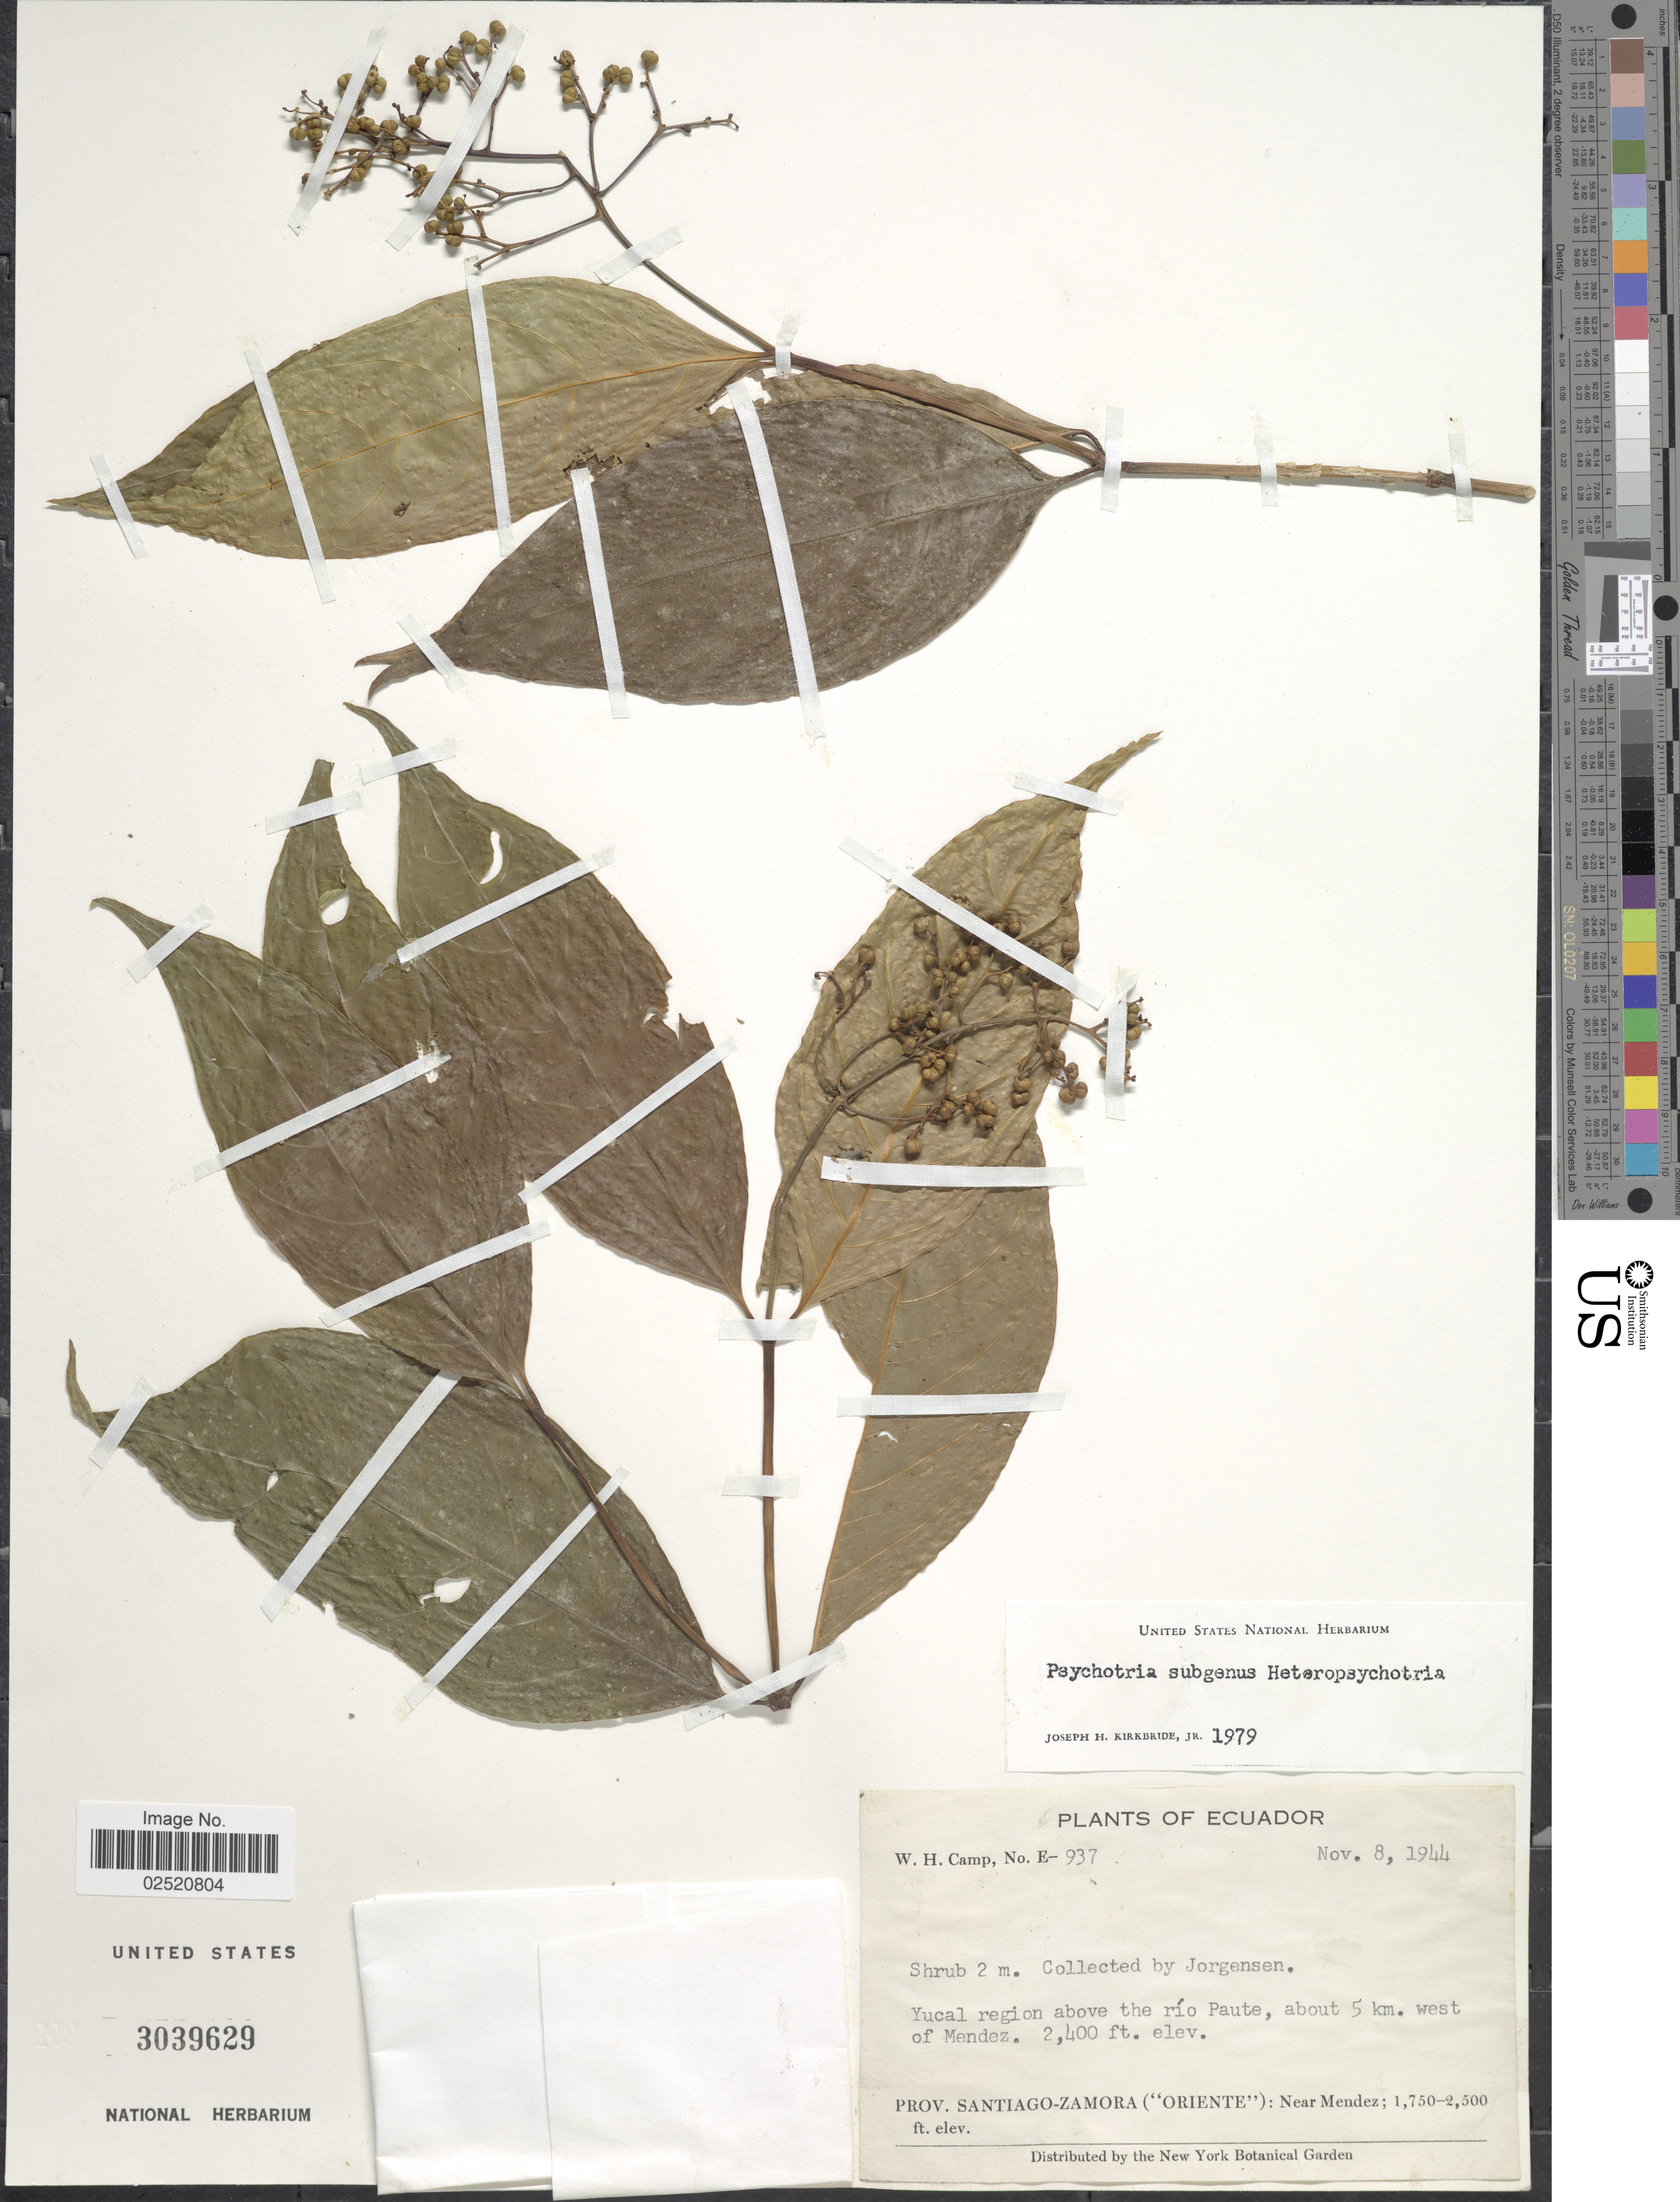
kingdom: Plantae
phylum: Tracheophyta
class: Magnoliopsida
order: Gentianales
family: Rubiaceae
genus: Psychotria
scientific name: Psychotria sp.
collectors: W. H. Camp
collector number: E-937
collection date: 1944-11-08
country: Ecuador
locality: Yucal region above the rio Paute, about 5 km. west of Mendez, Prov. Santiago-Zamora ("Oriente"): near Mendez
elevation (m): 732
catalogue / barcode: US 3039629